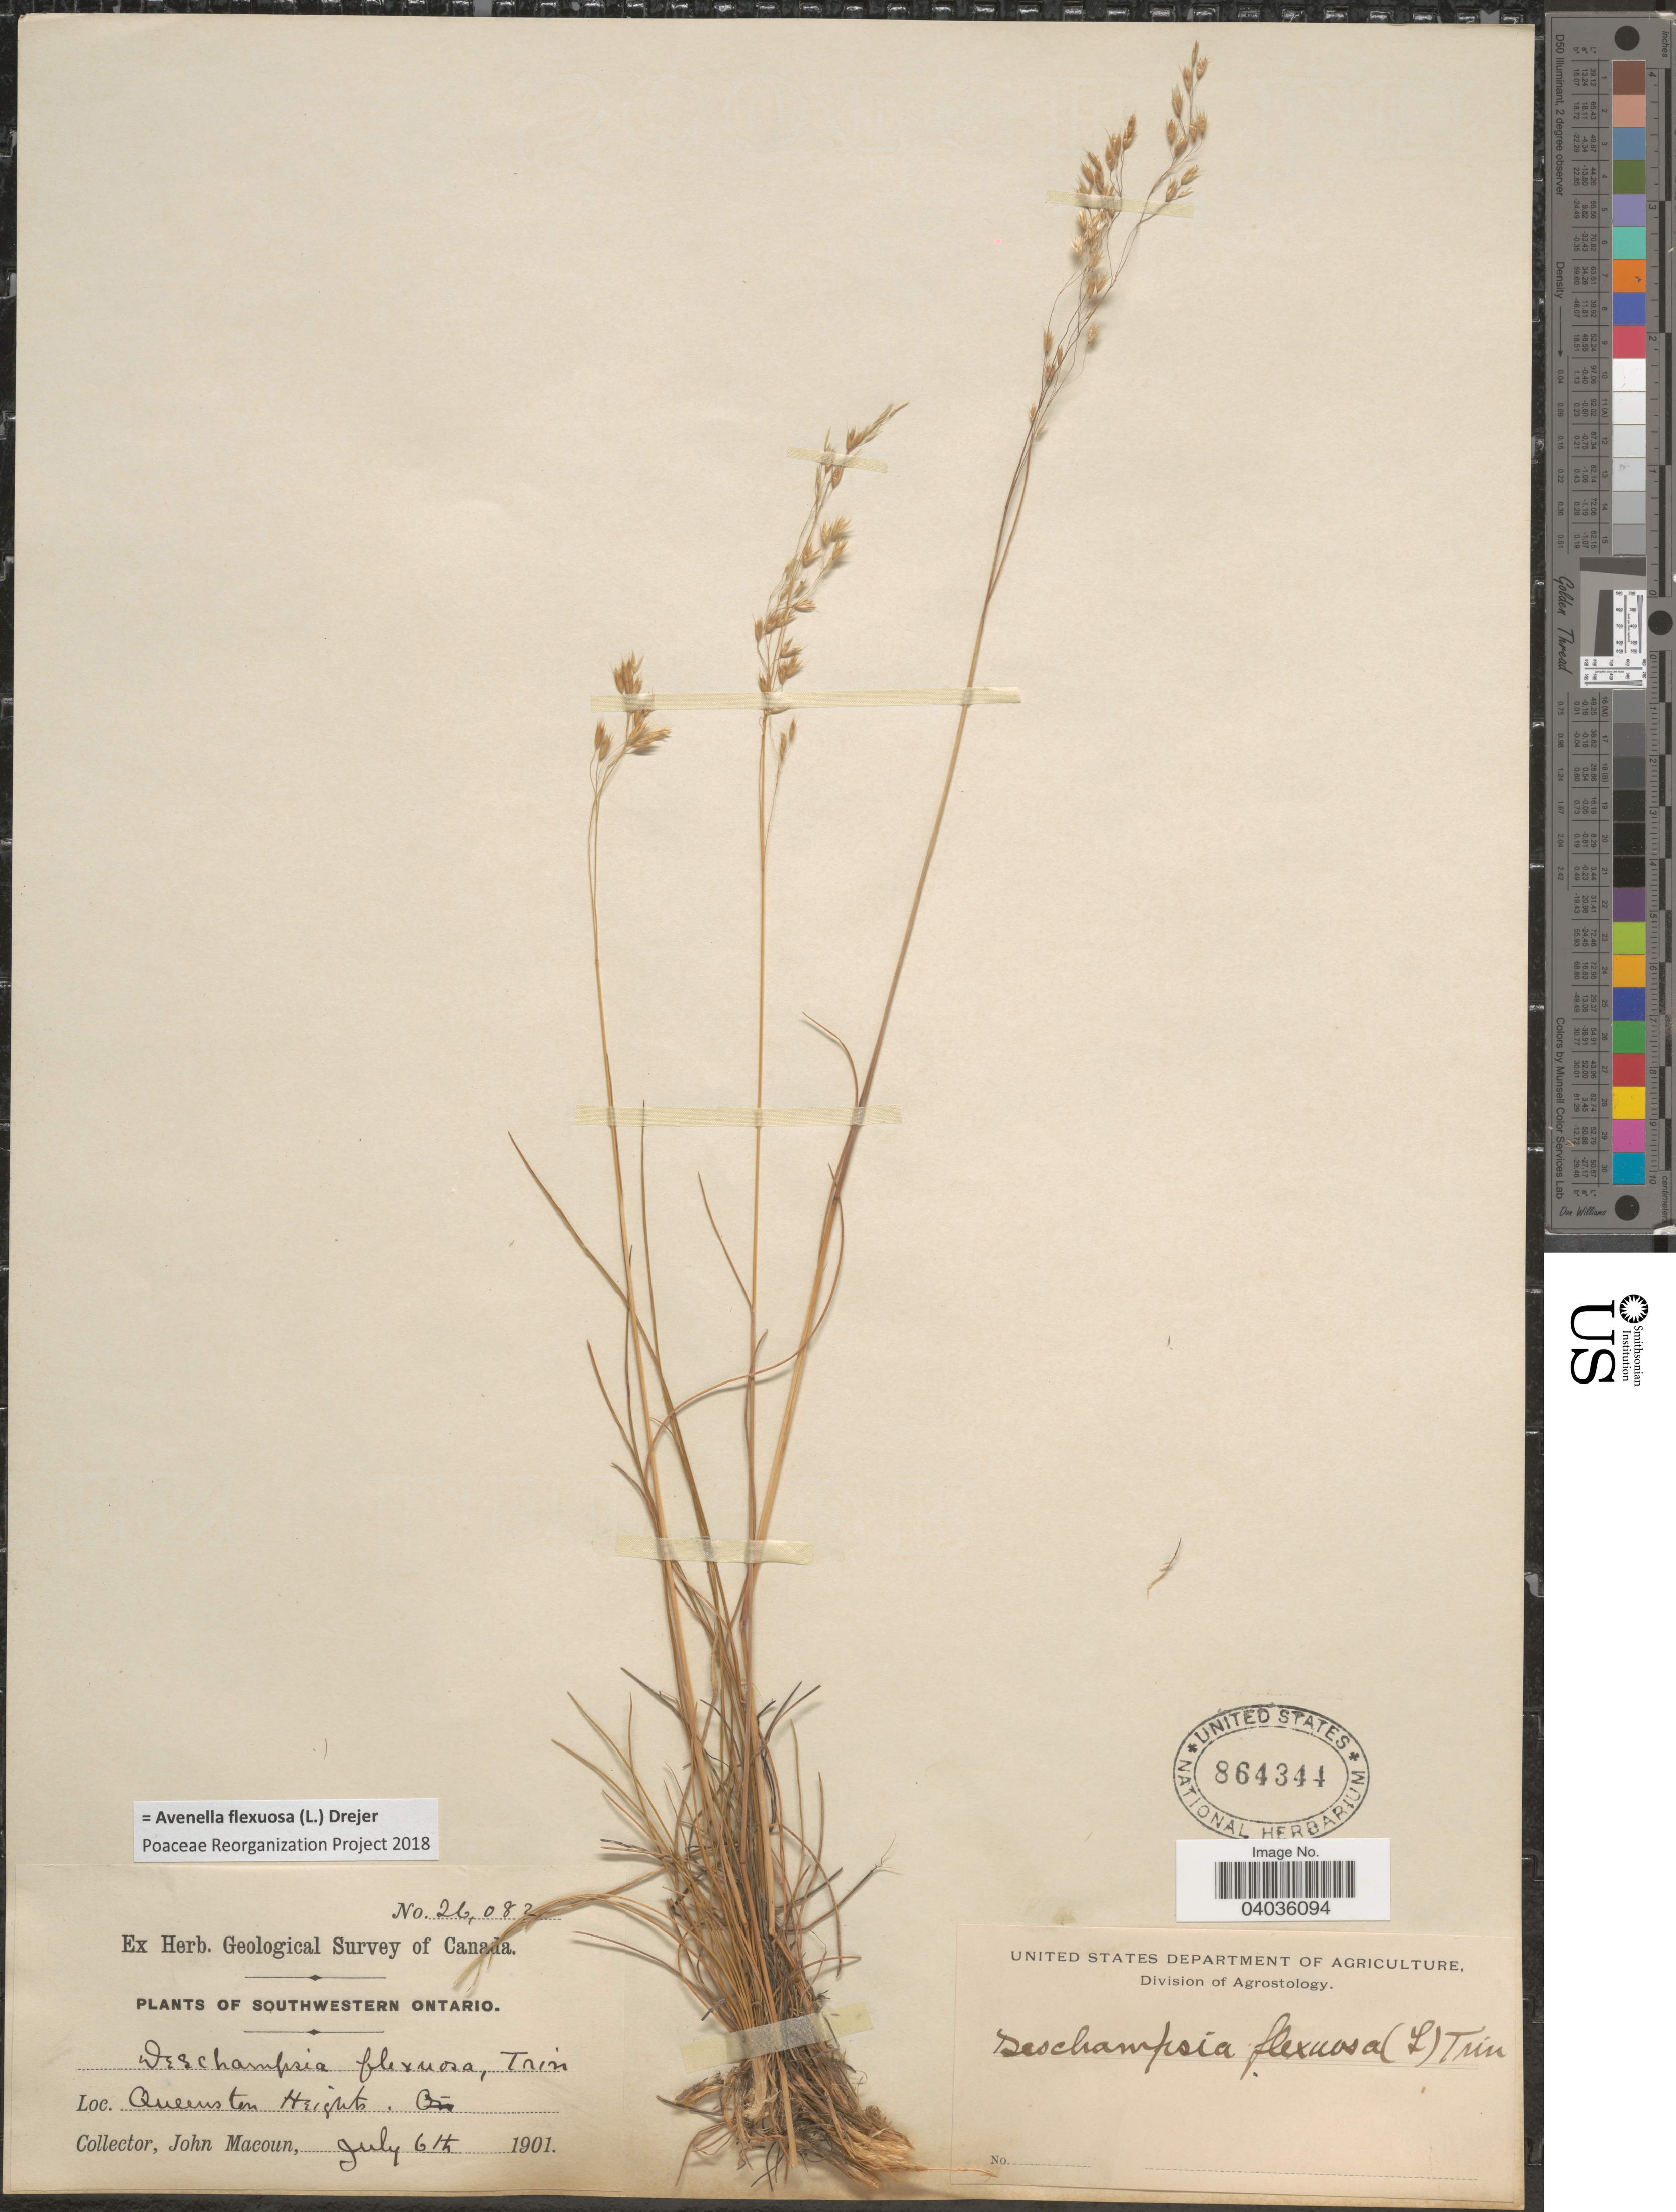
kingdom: Plantae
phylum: Tracheophyta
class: Liliopsida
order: Poales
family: Poaceae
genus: Avenella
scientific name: Avenella flexuosa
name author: (L.) Drejer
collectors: J. Macoun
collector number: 26082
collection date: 1901-07-06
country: Canada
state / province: Ontario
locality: Southwestern Ontario. Queenston Heights.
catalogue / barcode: US 864344